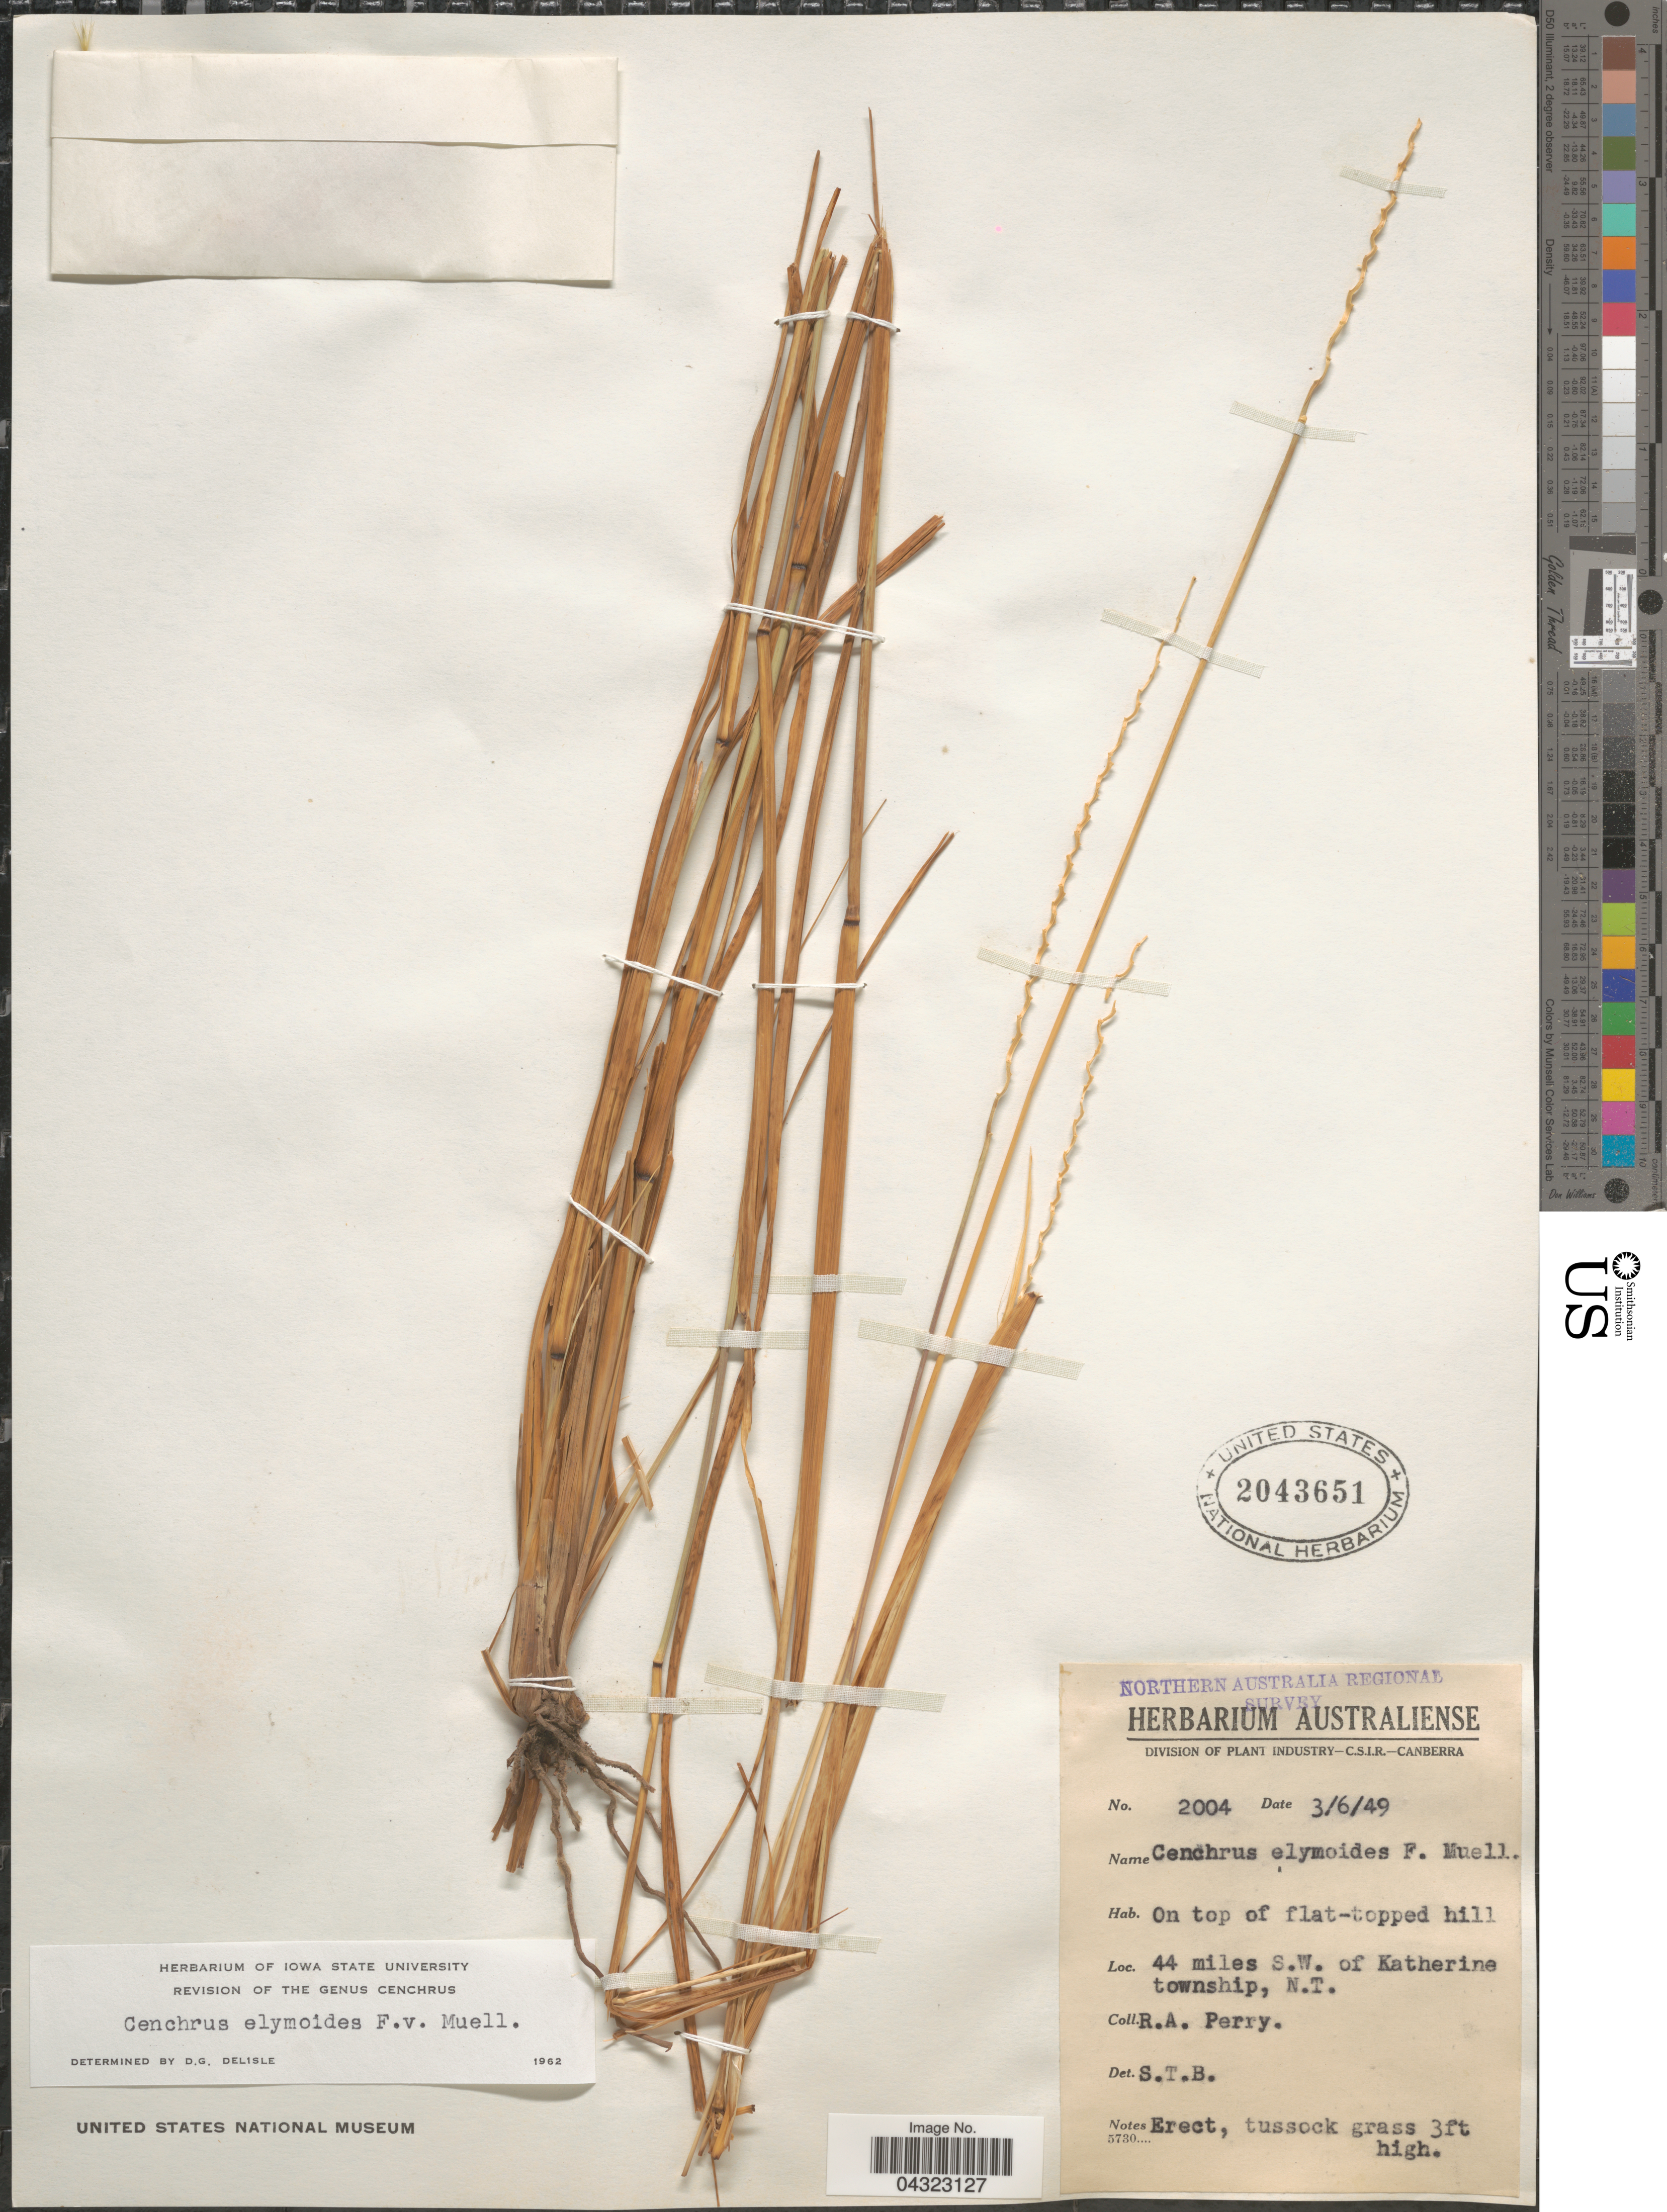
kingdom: Plantae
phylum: Tracheophyta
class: Liliopsida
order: Poales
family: Poaceae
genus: Cenchrus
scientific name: Cenchrus elymoides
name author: F. Muell.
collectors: Perry, R. A.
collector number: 2004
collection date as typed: Transcribed d/m/y: 3/6/49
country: Australia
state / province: Northern Territory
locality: On top of flat-topped hill. 44 miles S. W. of Katherine township.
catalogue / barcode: US 2043651